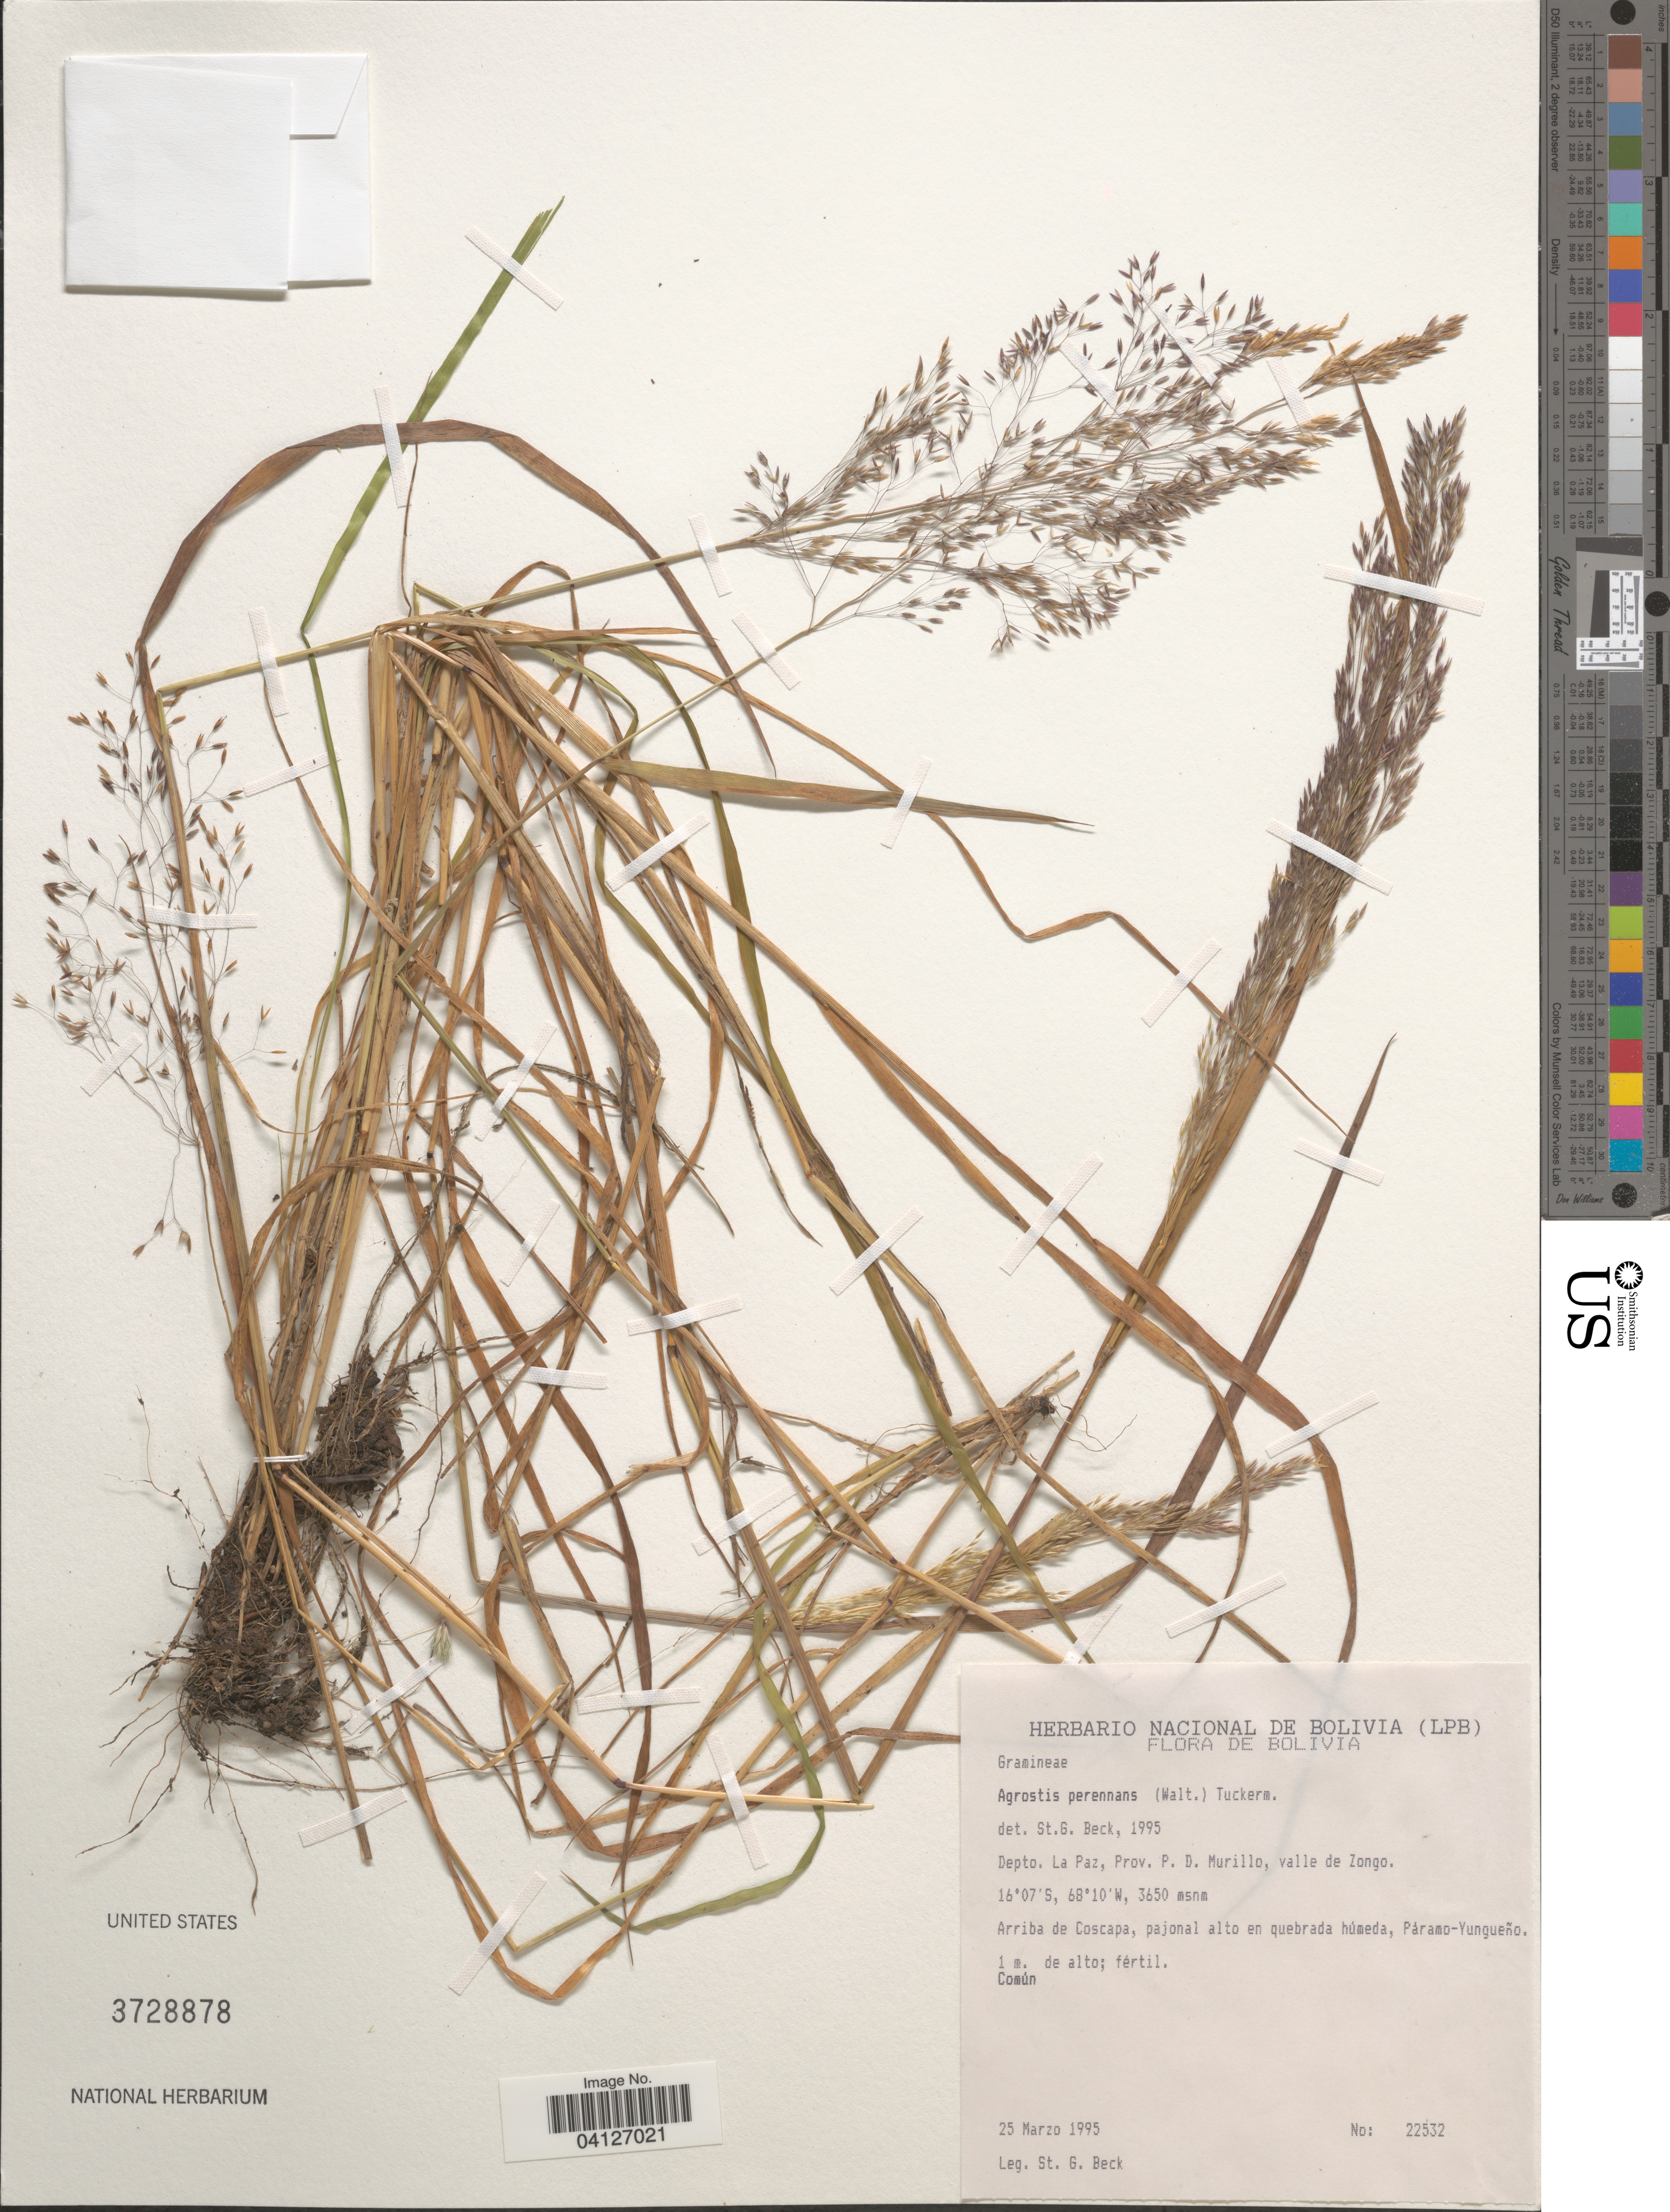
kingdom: Plantae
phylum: Tracheophyta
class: Liliopsida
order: Poales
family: Poaceae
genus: Agrostis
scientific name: Agrostis perennans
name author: (Walter) Tuck.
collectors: S. G. Beck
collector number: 22532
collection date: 1995-03-25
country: Bolivia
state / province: La Paz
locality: Depto. La Paz, Prov. P. D. Murillo, valle de Zongo. Arriba de Coscapa, pajonal alto en quebrada húmeda, Páramo-Yungueño.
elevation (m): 3650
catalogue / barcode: US 3728878